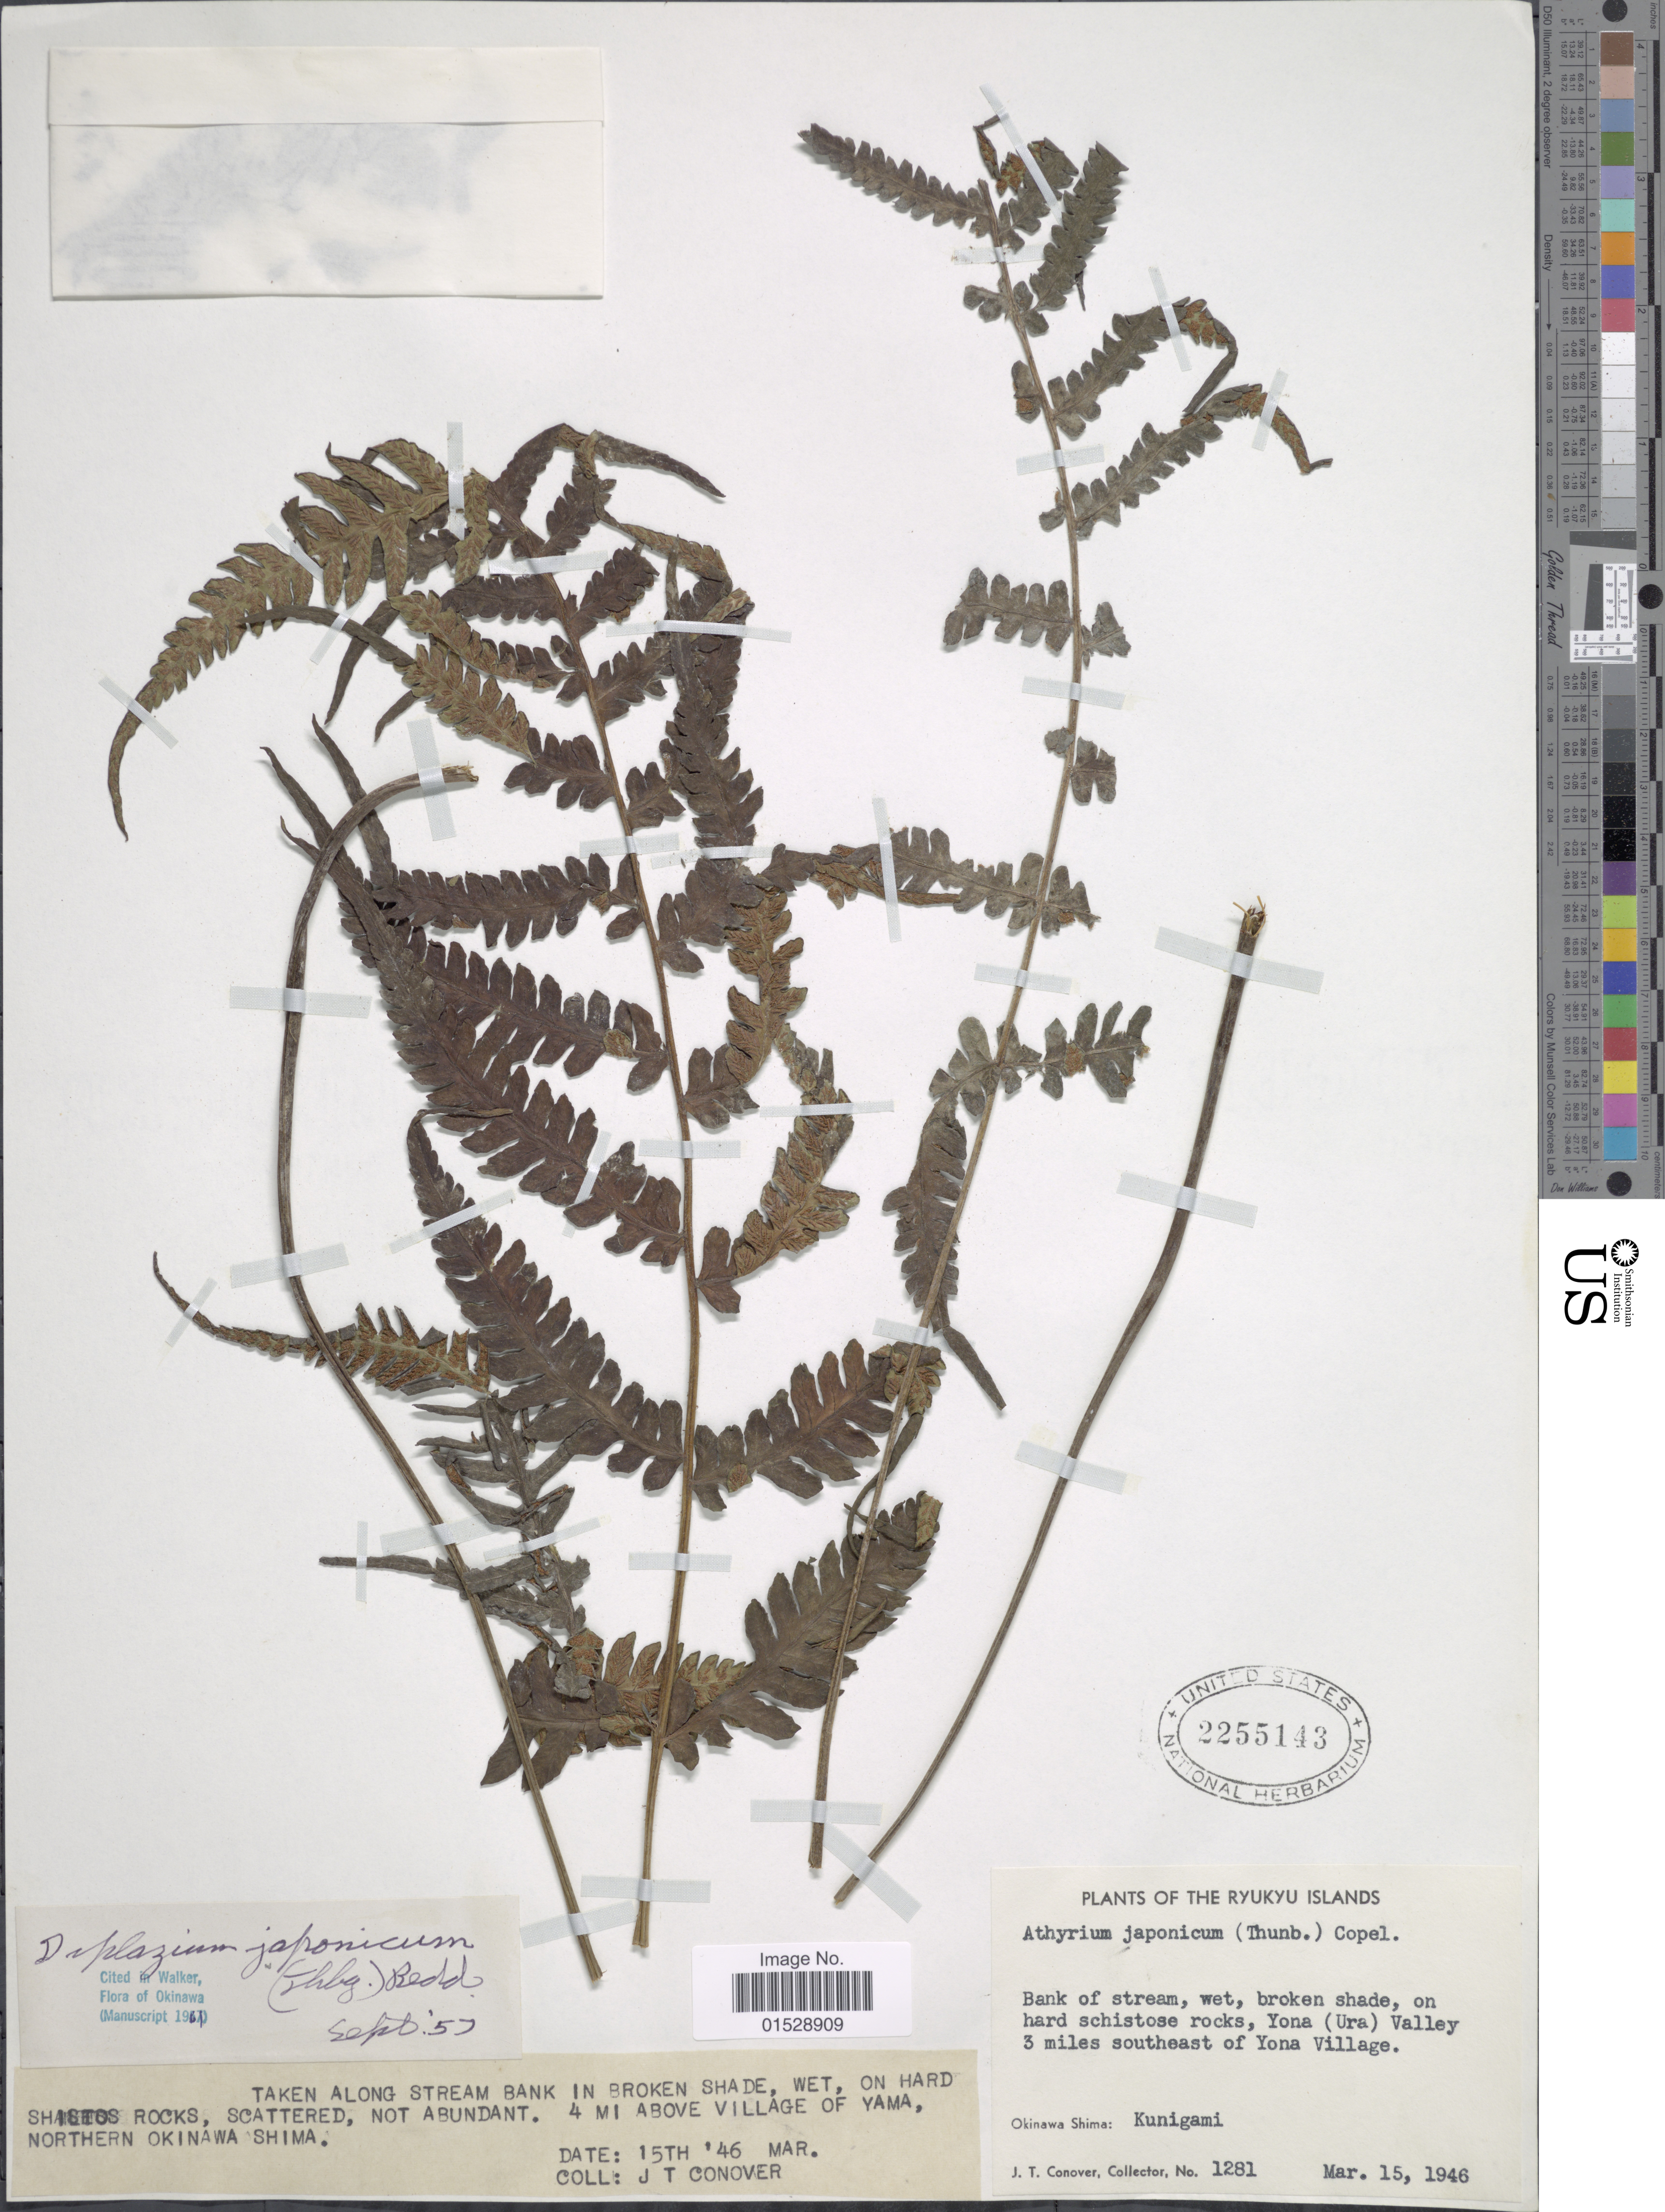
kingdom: Plantae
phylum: Tracheophyta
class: Polypodiopsida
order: Polypodiales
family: Athyriaceae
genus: Deparia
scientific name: Deparia japonica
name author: (Thunb.) M. Kato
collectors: J. T. Conover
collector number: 1281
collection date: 1946-03-15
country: Japan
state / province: Okinawa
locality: Ryukyu Islands, Yona (Ura) Valley 3 miles southeast of Yona Village, Okinawa Shima: Kunigami, 4 mi above village of Yama, Northern Okinawa Shima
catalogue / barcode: US 2255143